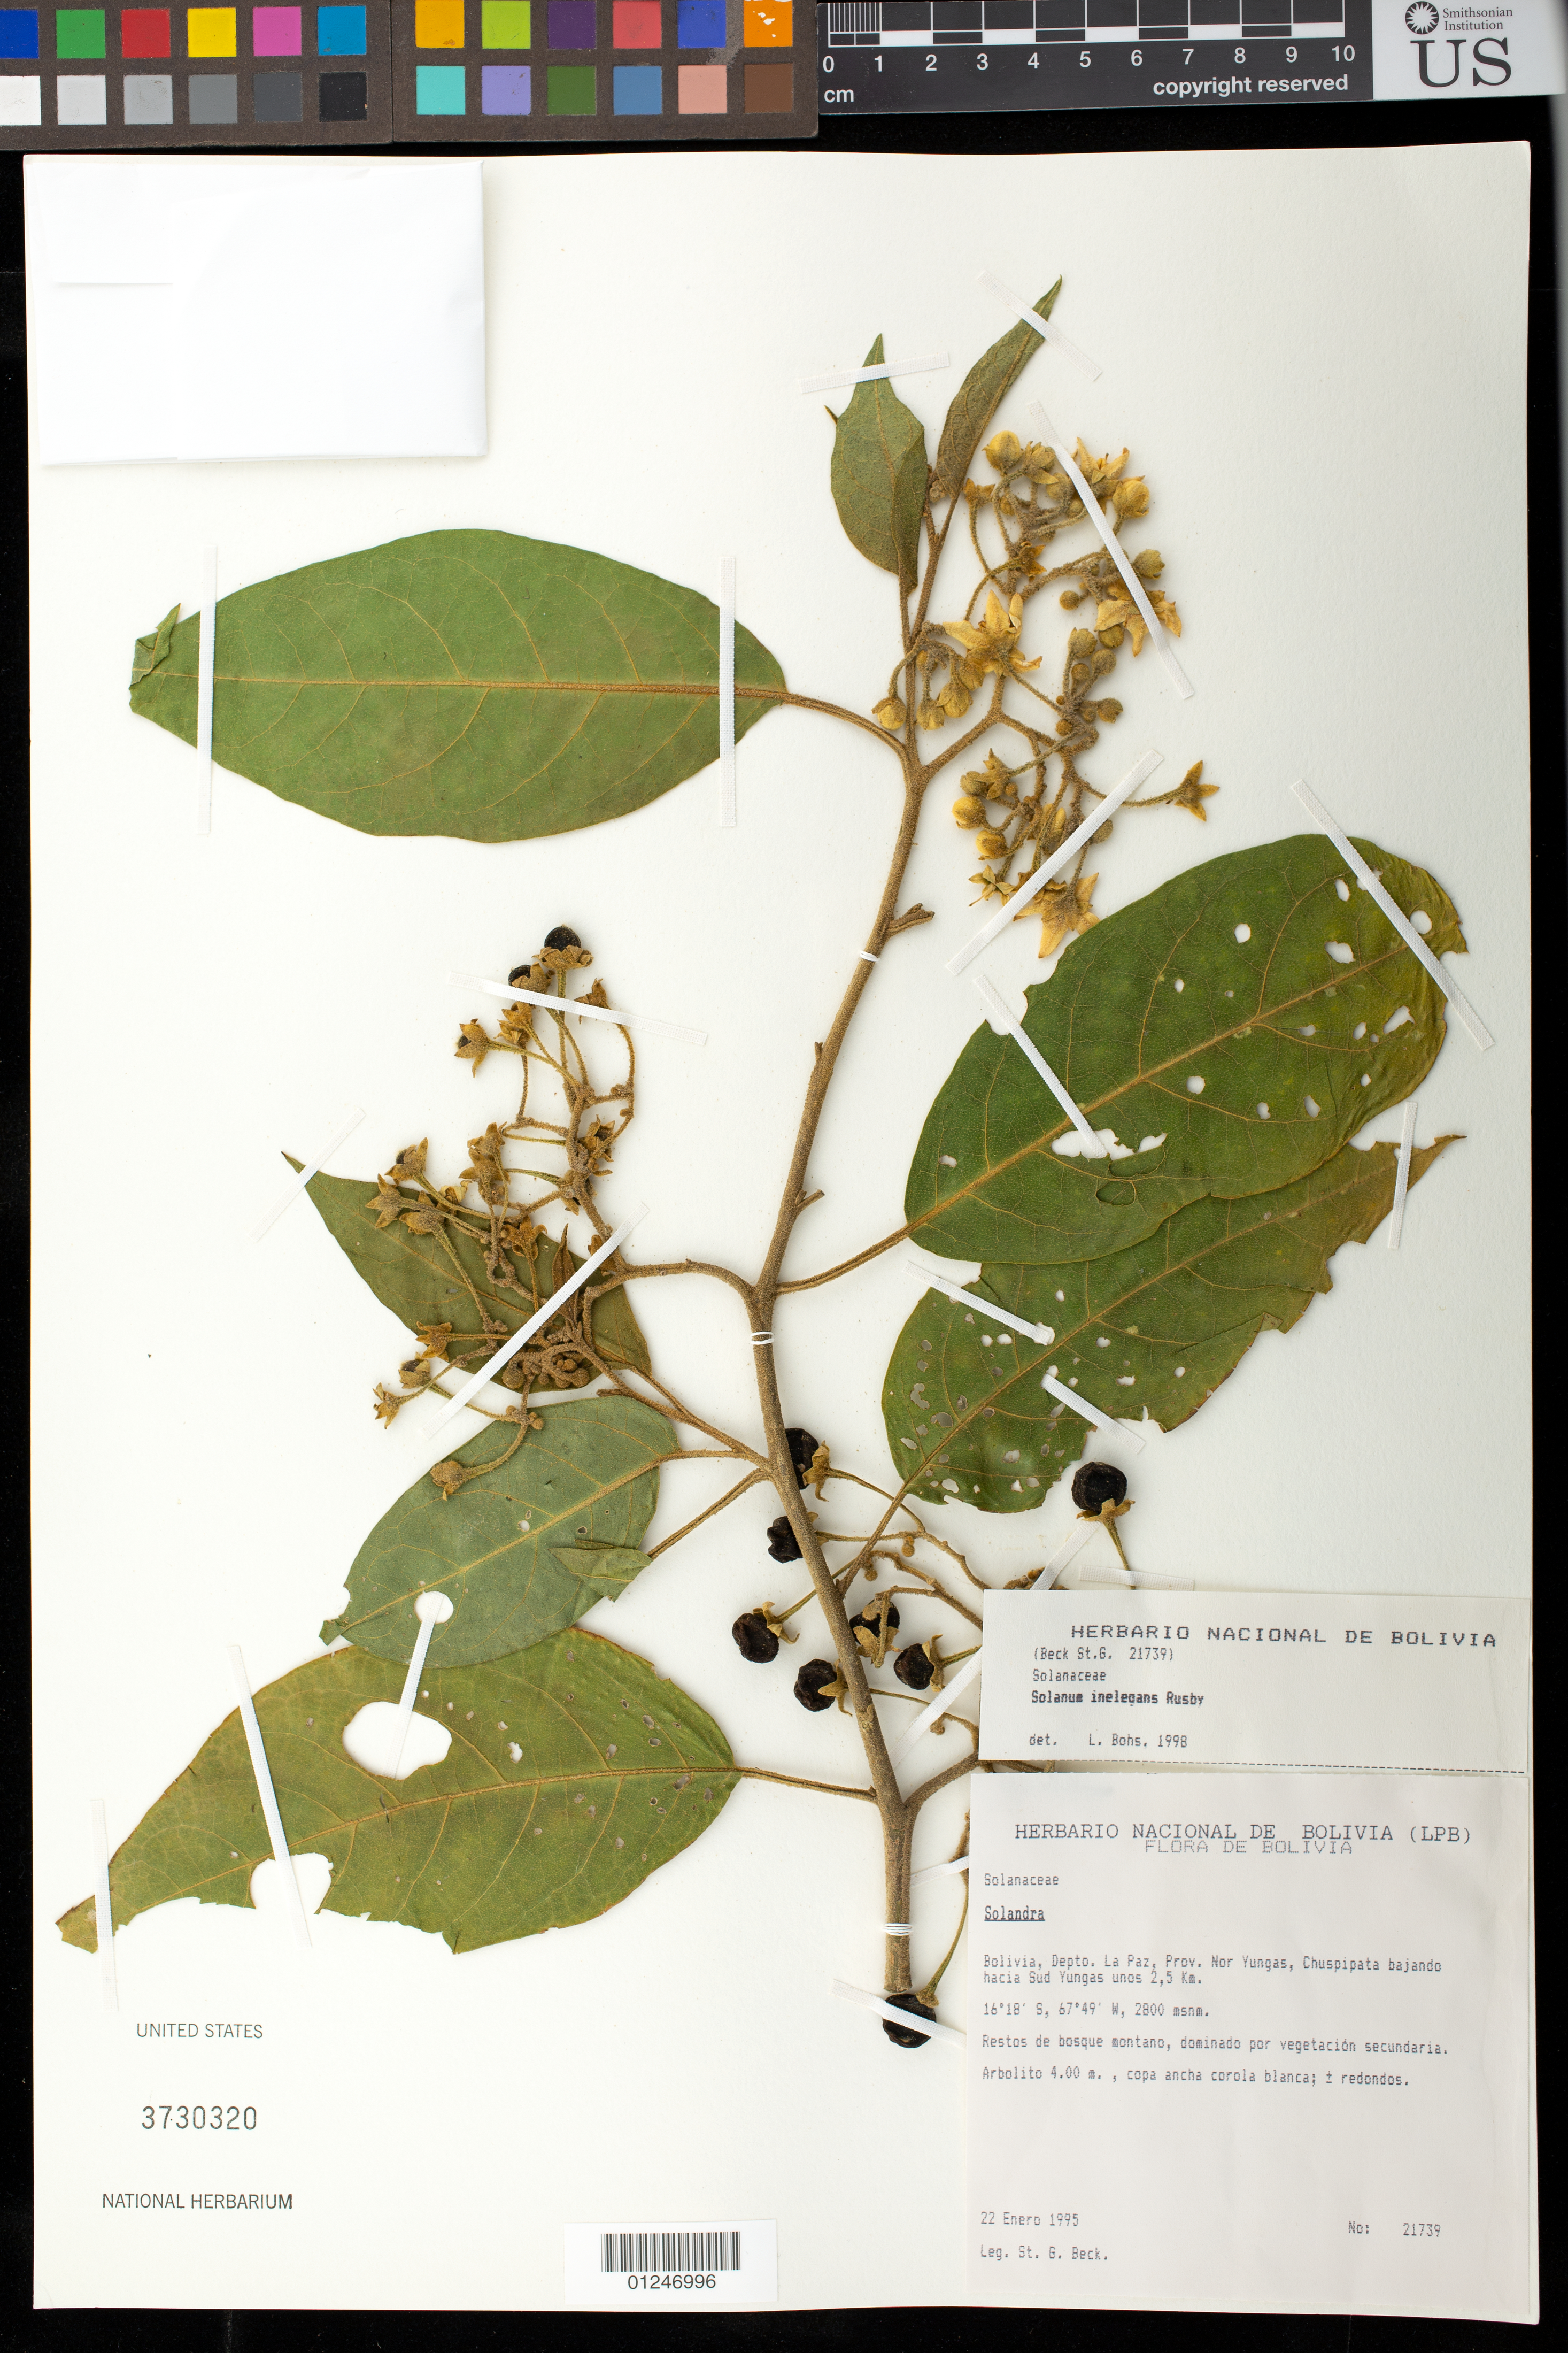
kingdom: Plantae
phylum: Tracheophyta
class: Magnoliopsida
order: Solanales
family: Solanaceae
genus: Solanum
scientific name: Solanum inelegans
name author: Rusby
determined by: Bohs, L. A.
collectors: S. G. Beck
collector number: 21739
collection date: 1995-01-22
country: Bolivia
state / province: La Paz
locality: Prov. Nor Yungas, Chuspipata bajando hacia Sud Yungas unos 2,5 km.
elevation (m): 2800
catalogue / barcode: US 3730320